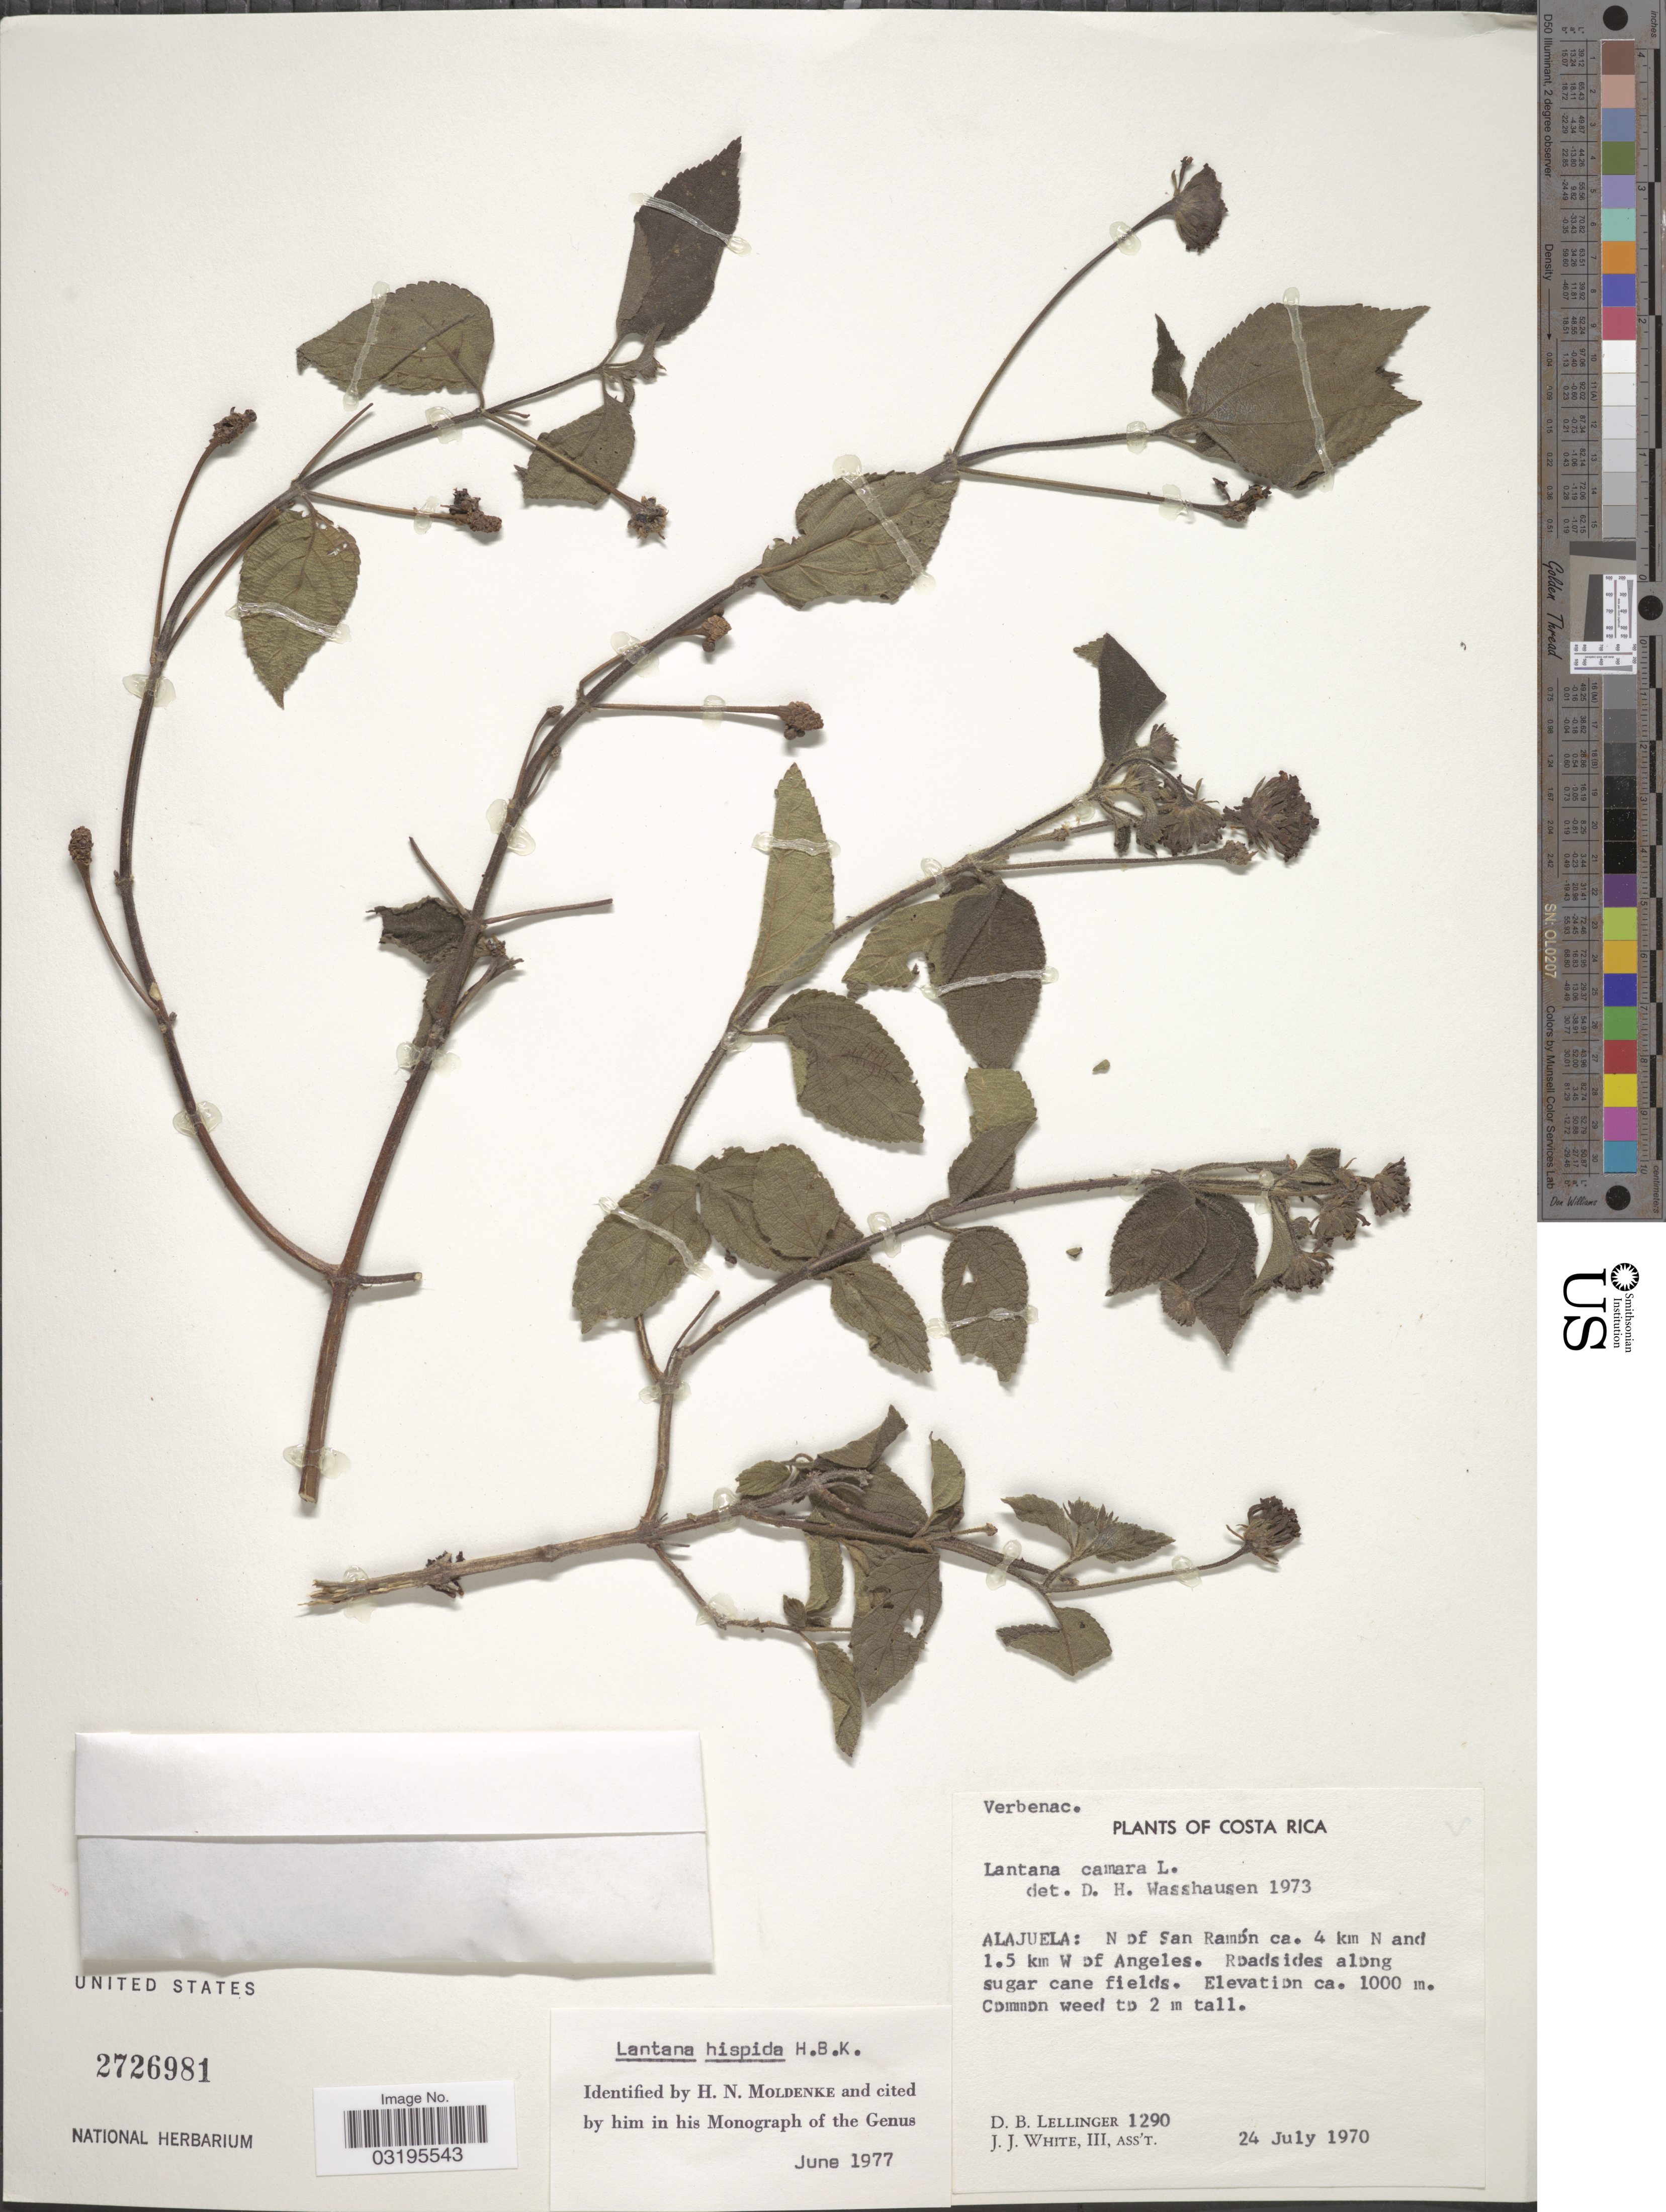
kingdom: Plantae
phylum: Tracheophyta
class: Magnoliopsida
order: Lamiales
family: Verbenaceae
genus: Lantana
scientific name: Lantana hispida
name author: Kunth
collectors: D. B. Lellinger & J. J. White III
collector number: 1290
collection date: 1970-07-24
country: Costa Rica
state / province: Alajuela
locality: N of San Ramón ca. 4 km N and 1.5 km W of Angeles.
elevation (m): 1000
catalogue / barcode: US 2726981